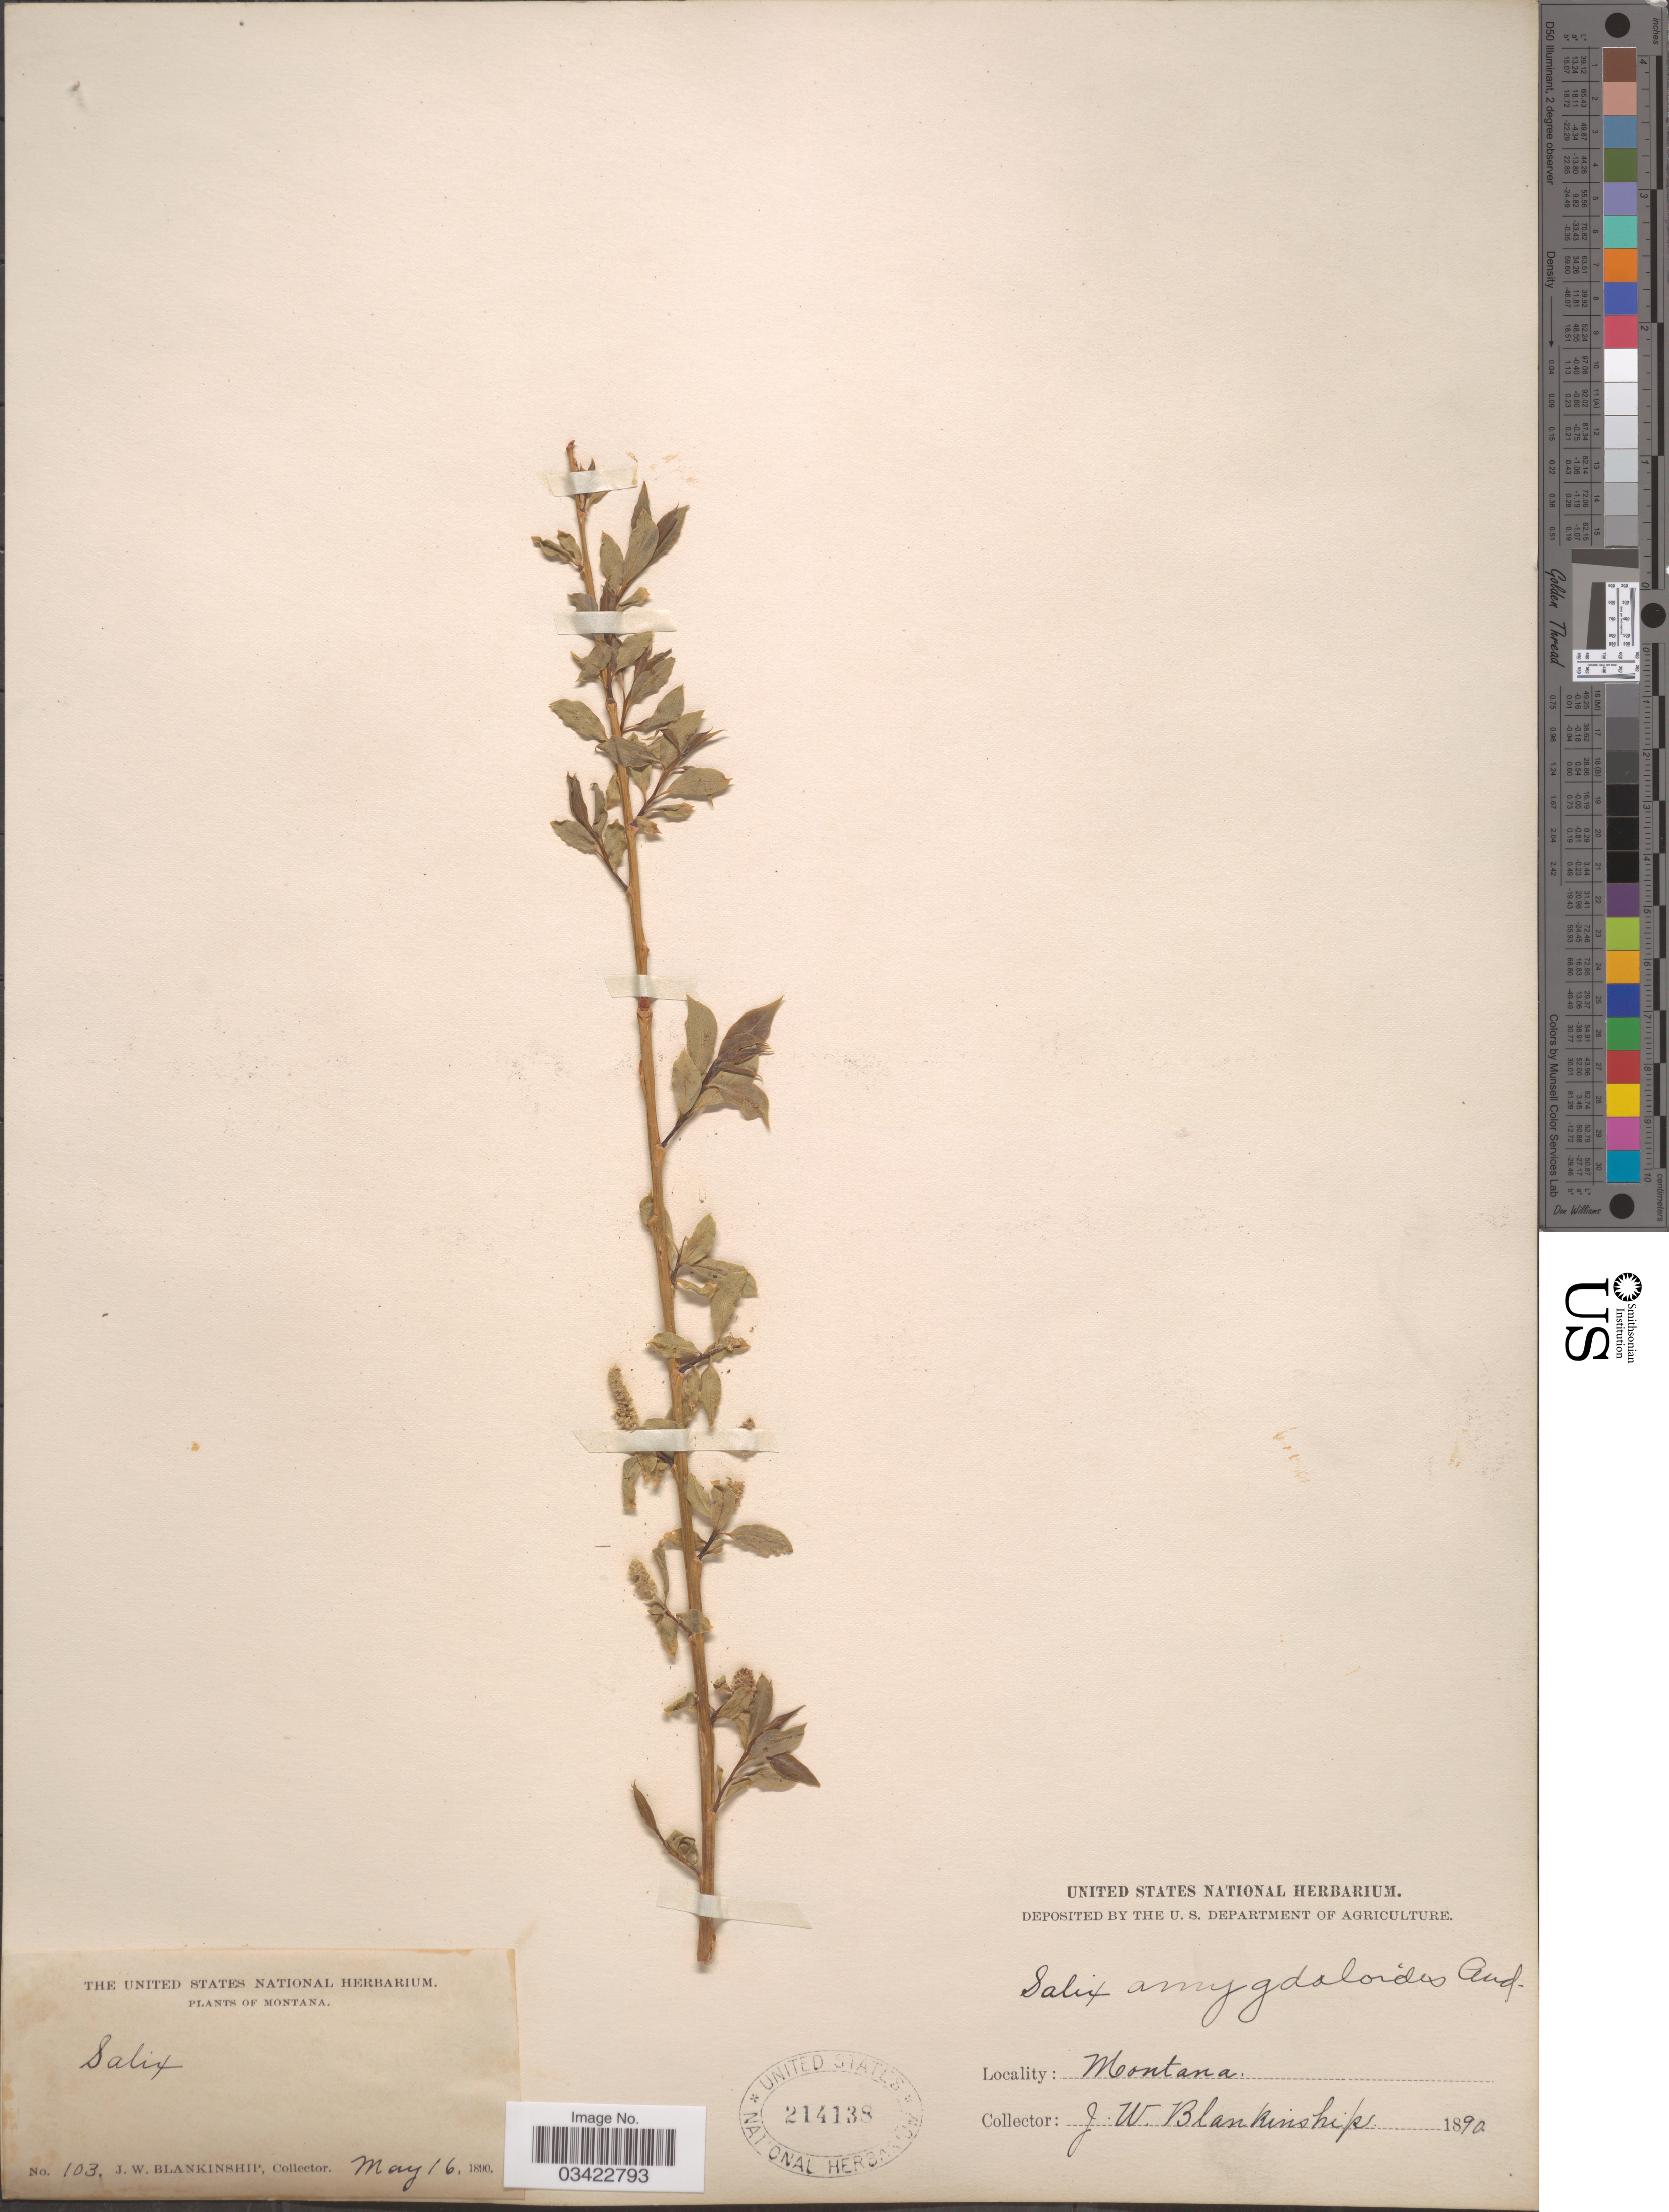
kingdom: Plantae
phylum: Tracheophyta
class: Magnoliopsida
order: Malpighiales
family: Salicaceae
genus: Salix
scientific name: Salix amygdaloides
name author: Andersson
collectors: J. W. Blankinship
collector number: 103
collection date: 1890-05-16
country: United States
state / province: Montana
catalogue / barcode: US 214138